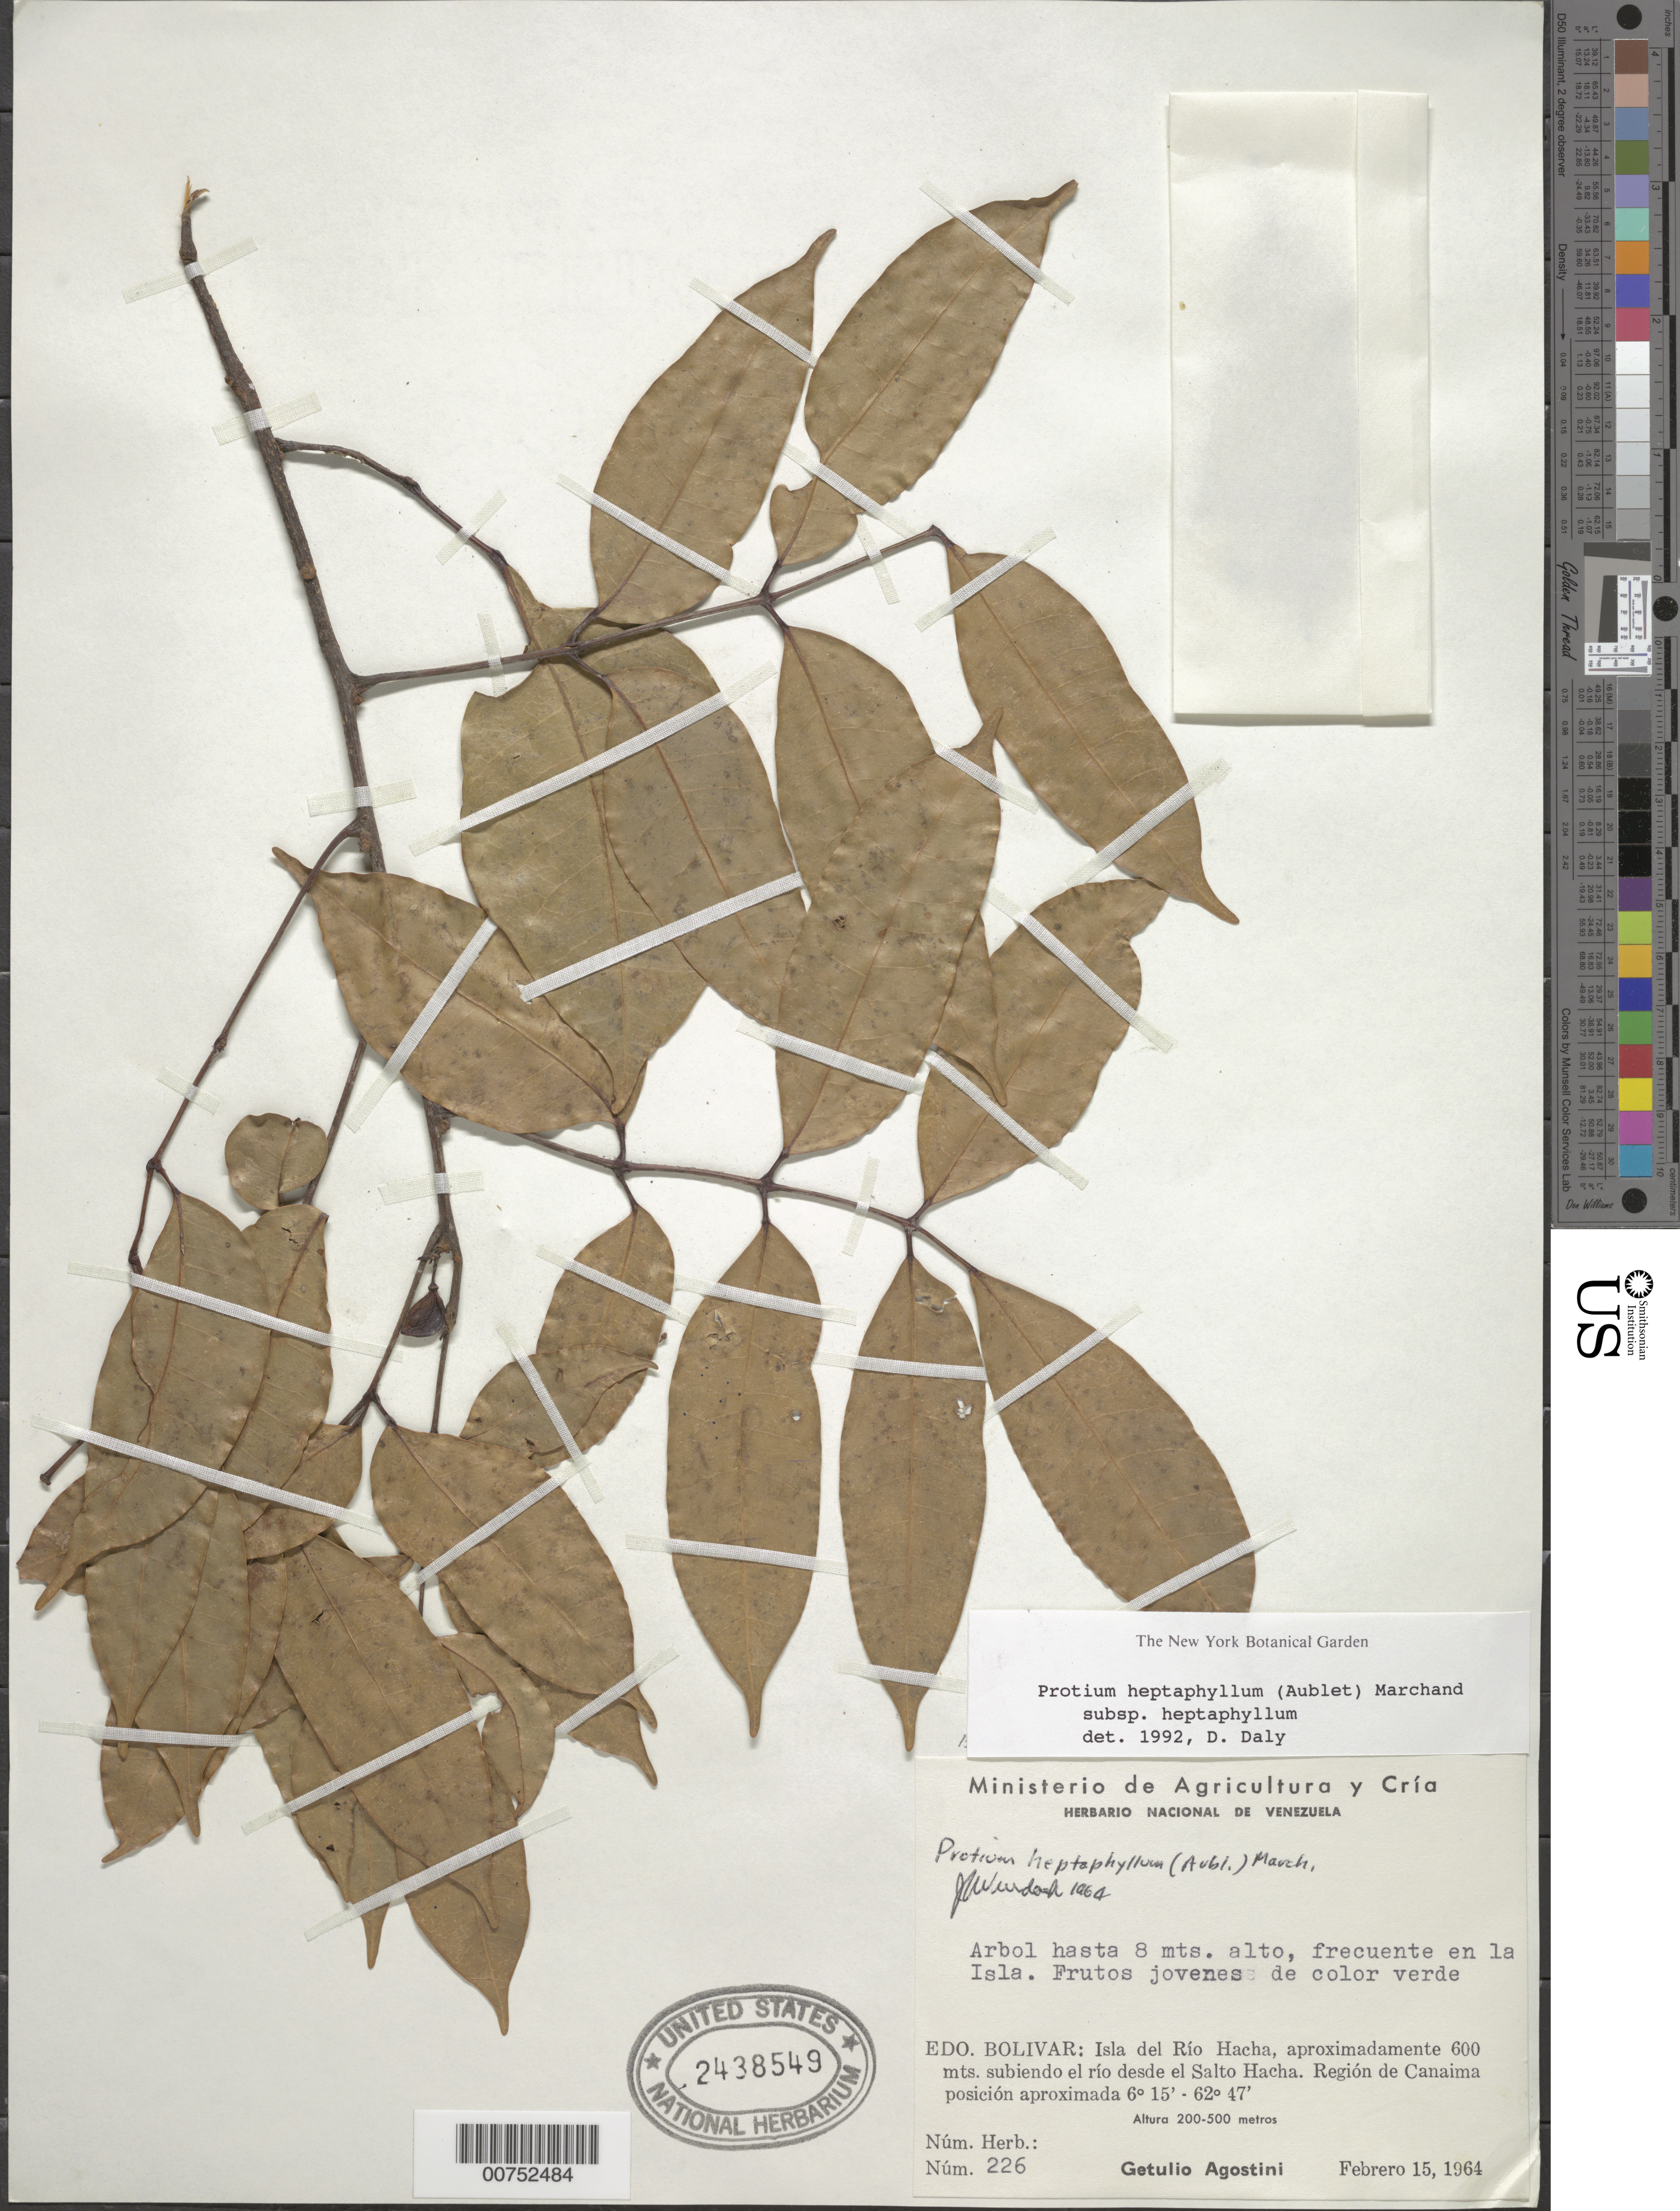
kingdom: Plantae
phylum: Tracheophyta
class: Magnoliopsida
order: Sapindales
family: Burseraceae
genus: Protium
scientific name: Protium heptaphyllum subsp. heptaphyllum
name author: (Aubl.) Marchand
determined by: Daly, D. C.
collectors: G. Agostini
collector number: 226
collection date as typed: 15-Feb-64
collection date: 1964-02-15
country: Venezuela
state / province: Bolívar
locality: Isla del Río Hacha, 600 m subiendo el Salto Hacha; región de Canaima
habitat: Island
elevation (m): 200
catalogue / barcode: US 2438549